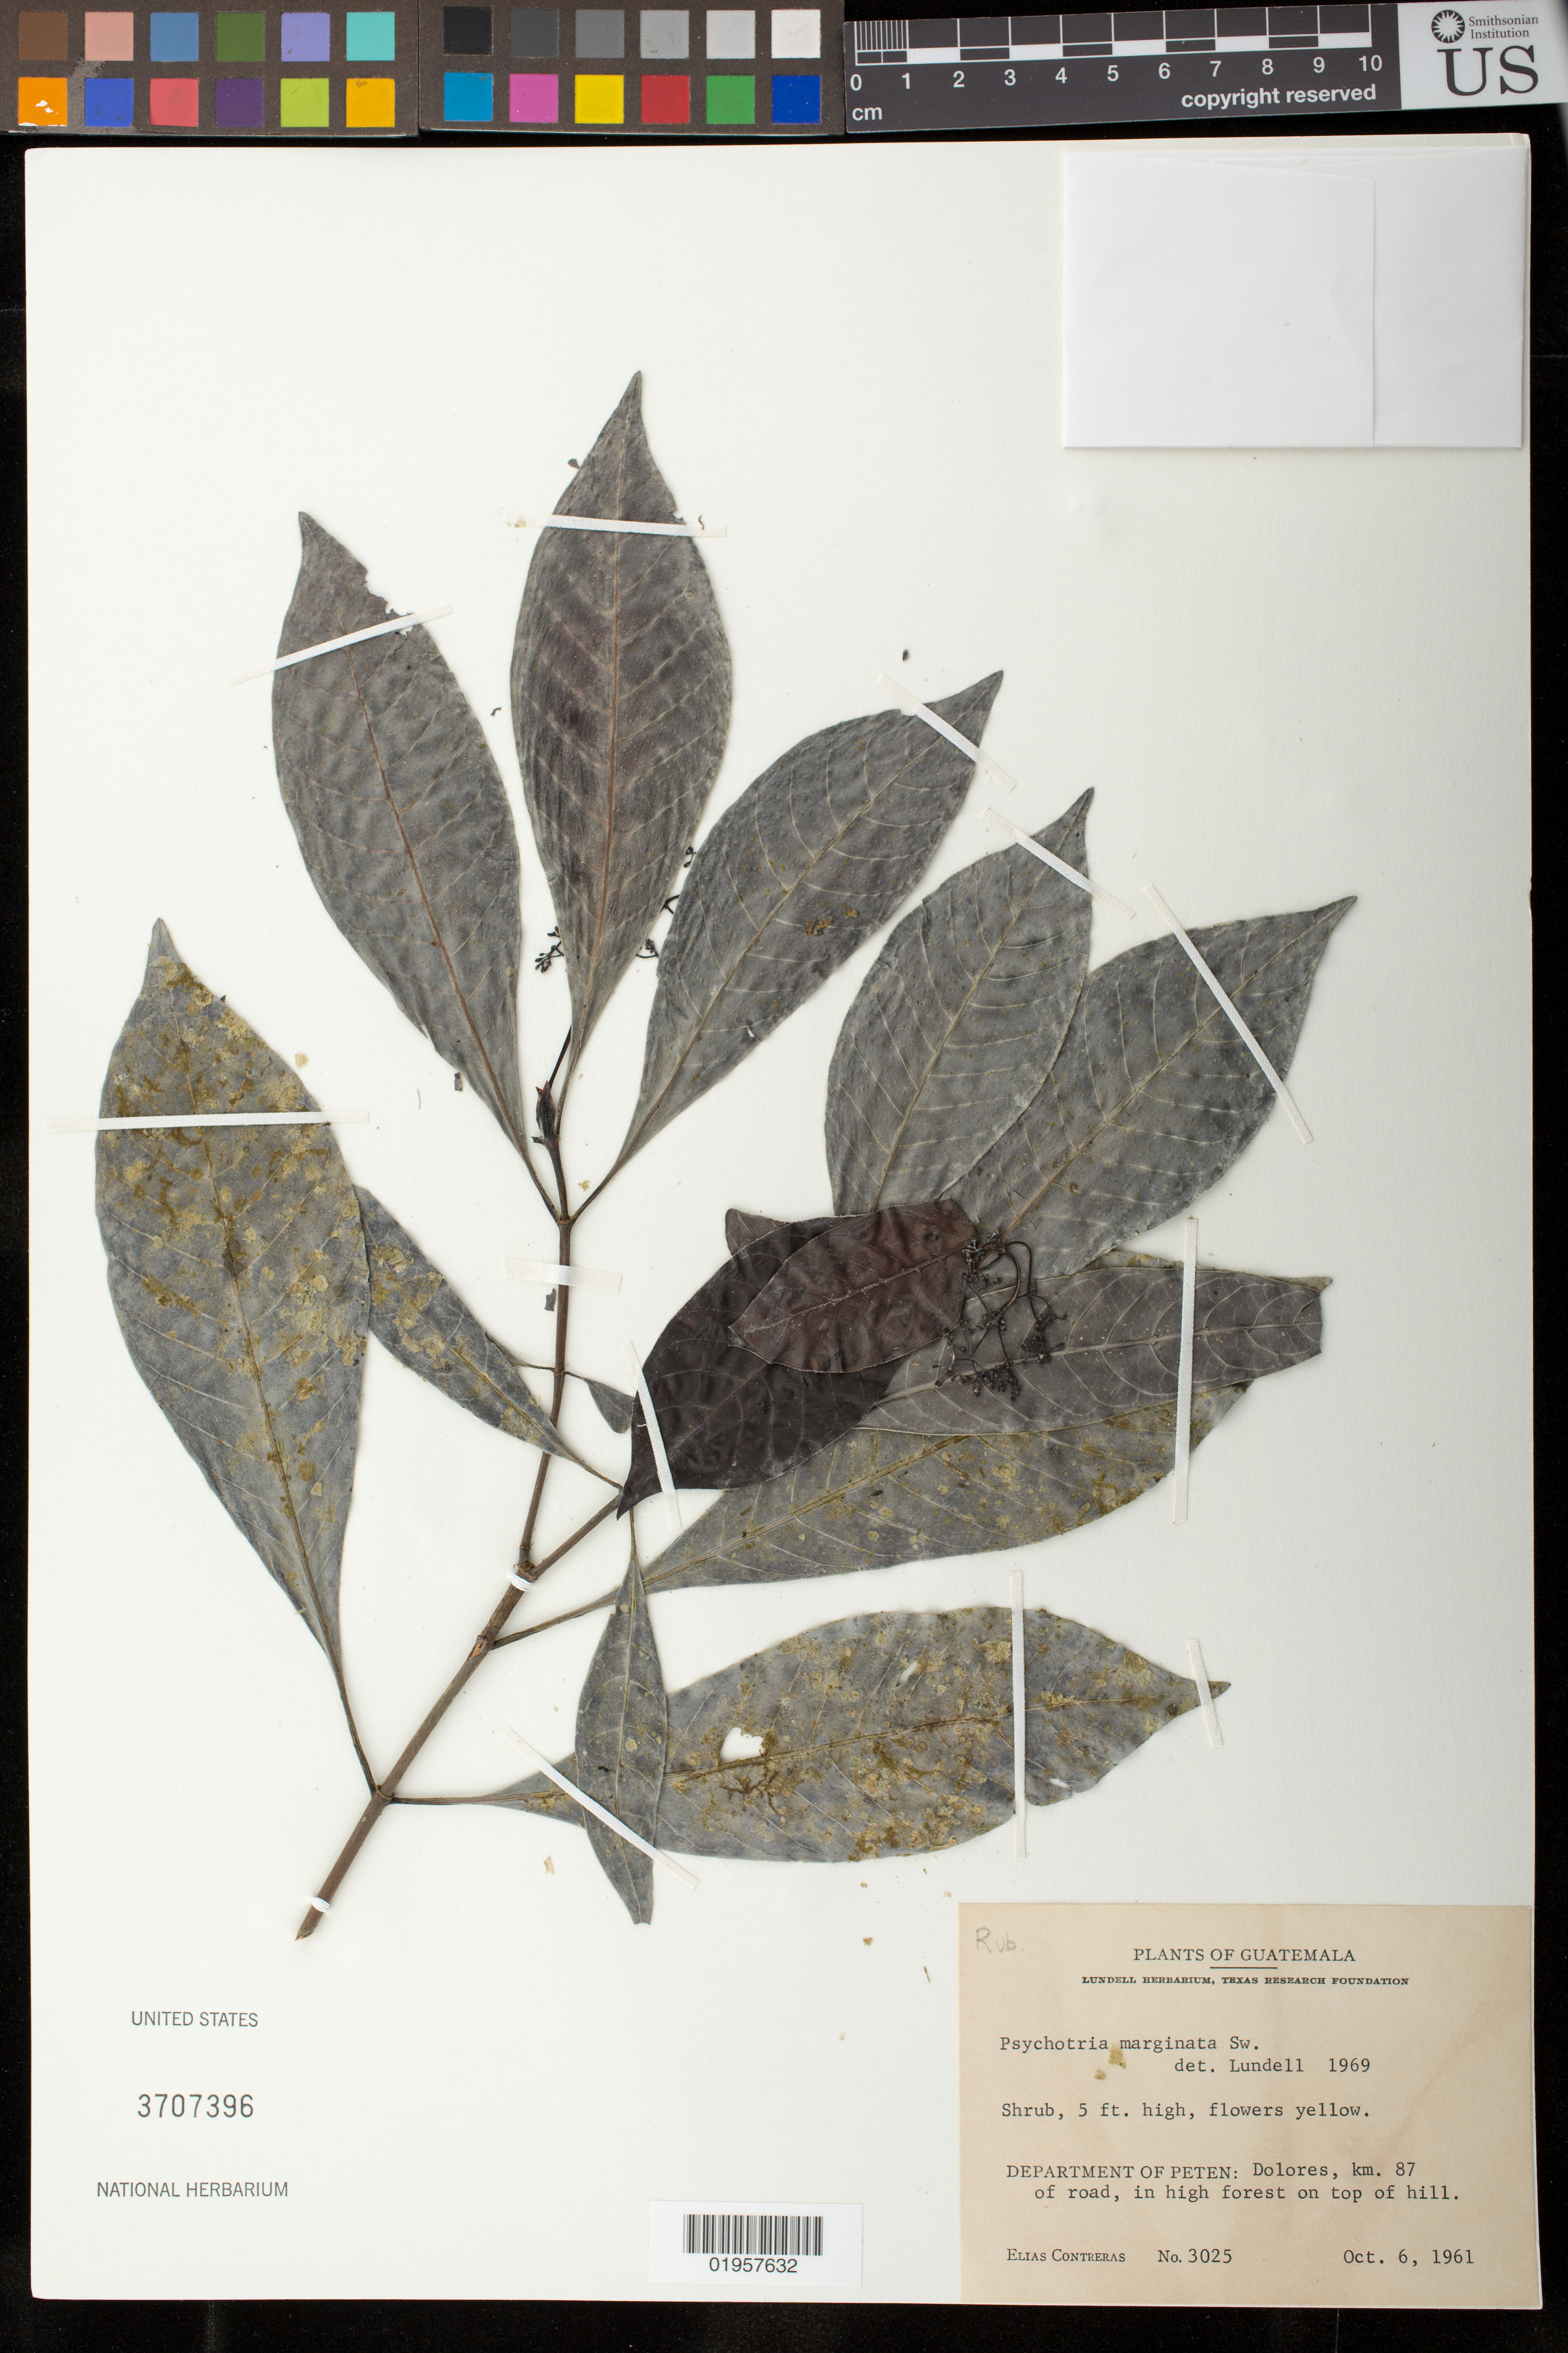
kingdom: Plantae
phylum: Tracheophyta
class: Magnoliopsida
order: Gentianales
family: Rubiaceae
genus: Psychotria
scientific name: Psychotria marginata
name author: Sw.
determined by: Lundell, C. L.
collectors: E. Contreras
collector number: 3025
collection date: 1961-10-06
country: Guatemala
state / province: El Petén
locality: Dolores, km 87 of road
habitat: In high forest on top of hill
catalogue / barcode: US 3707396